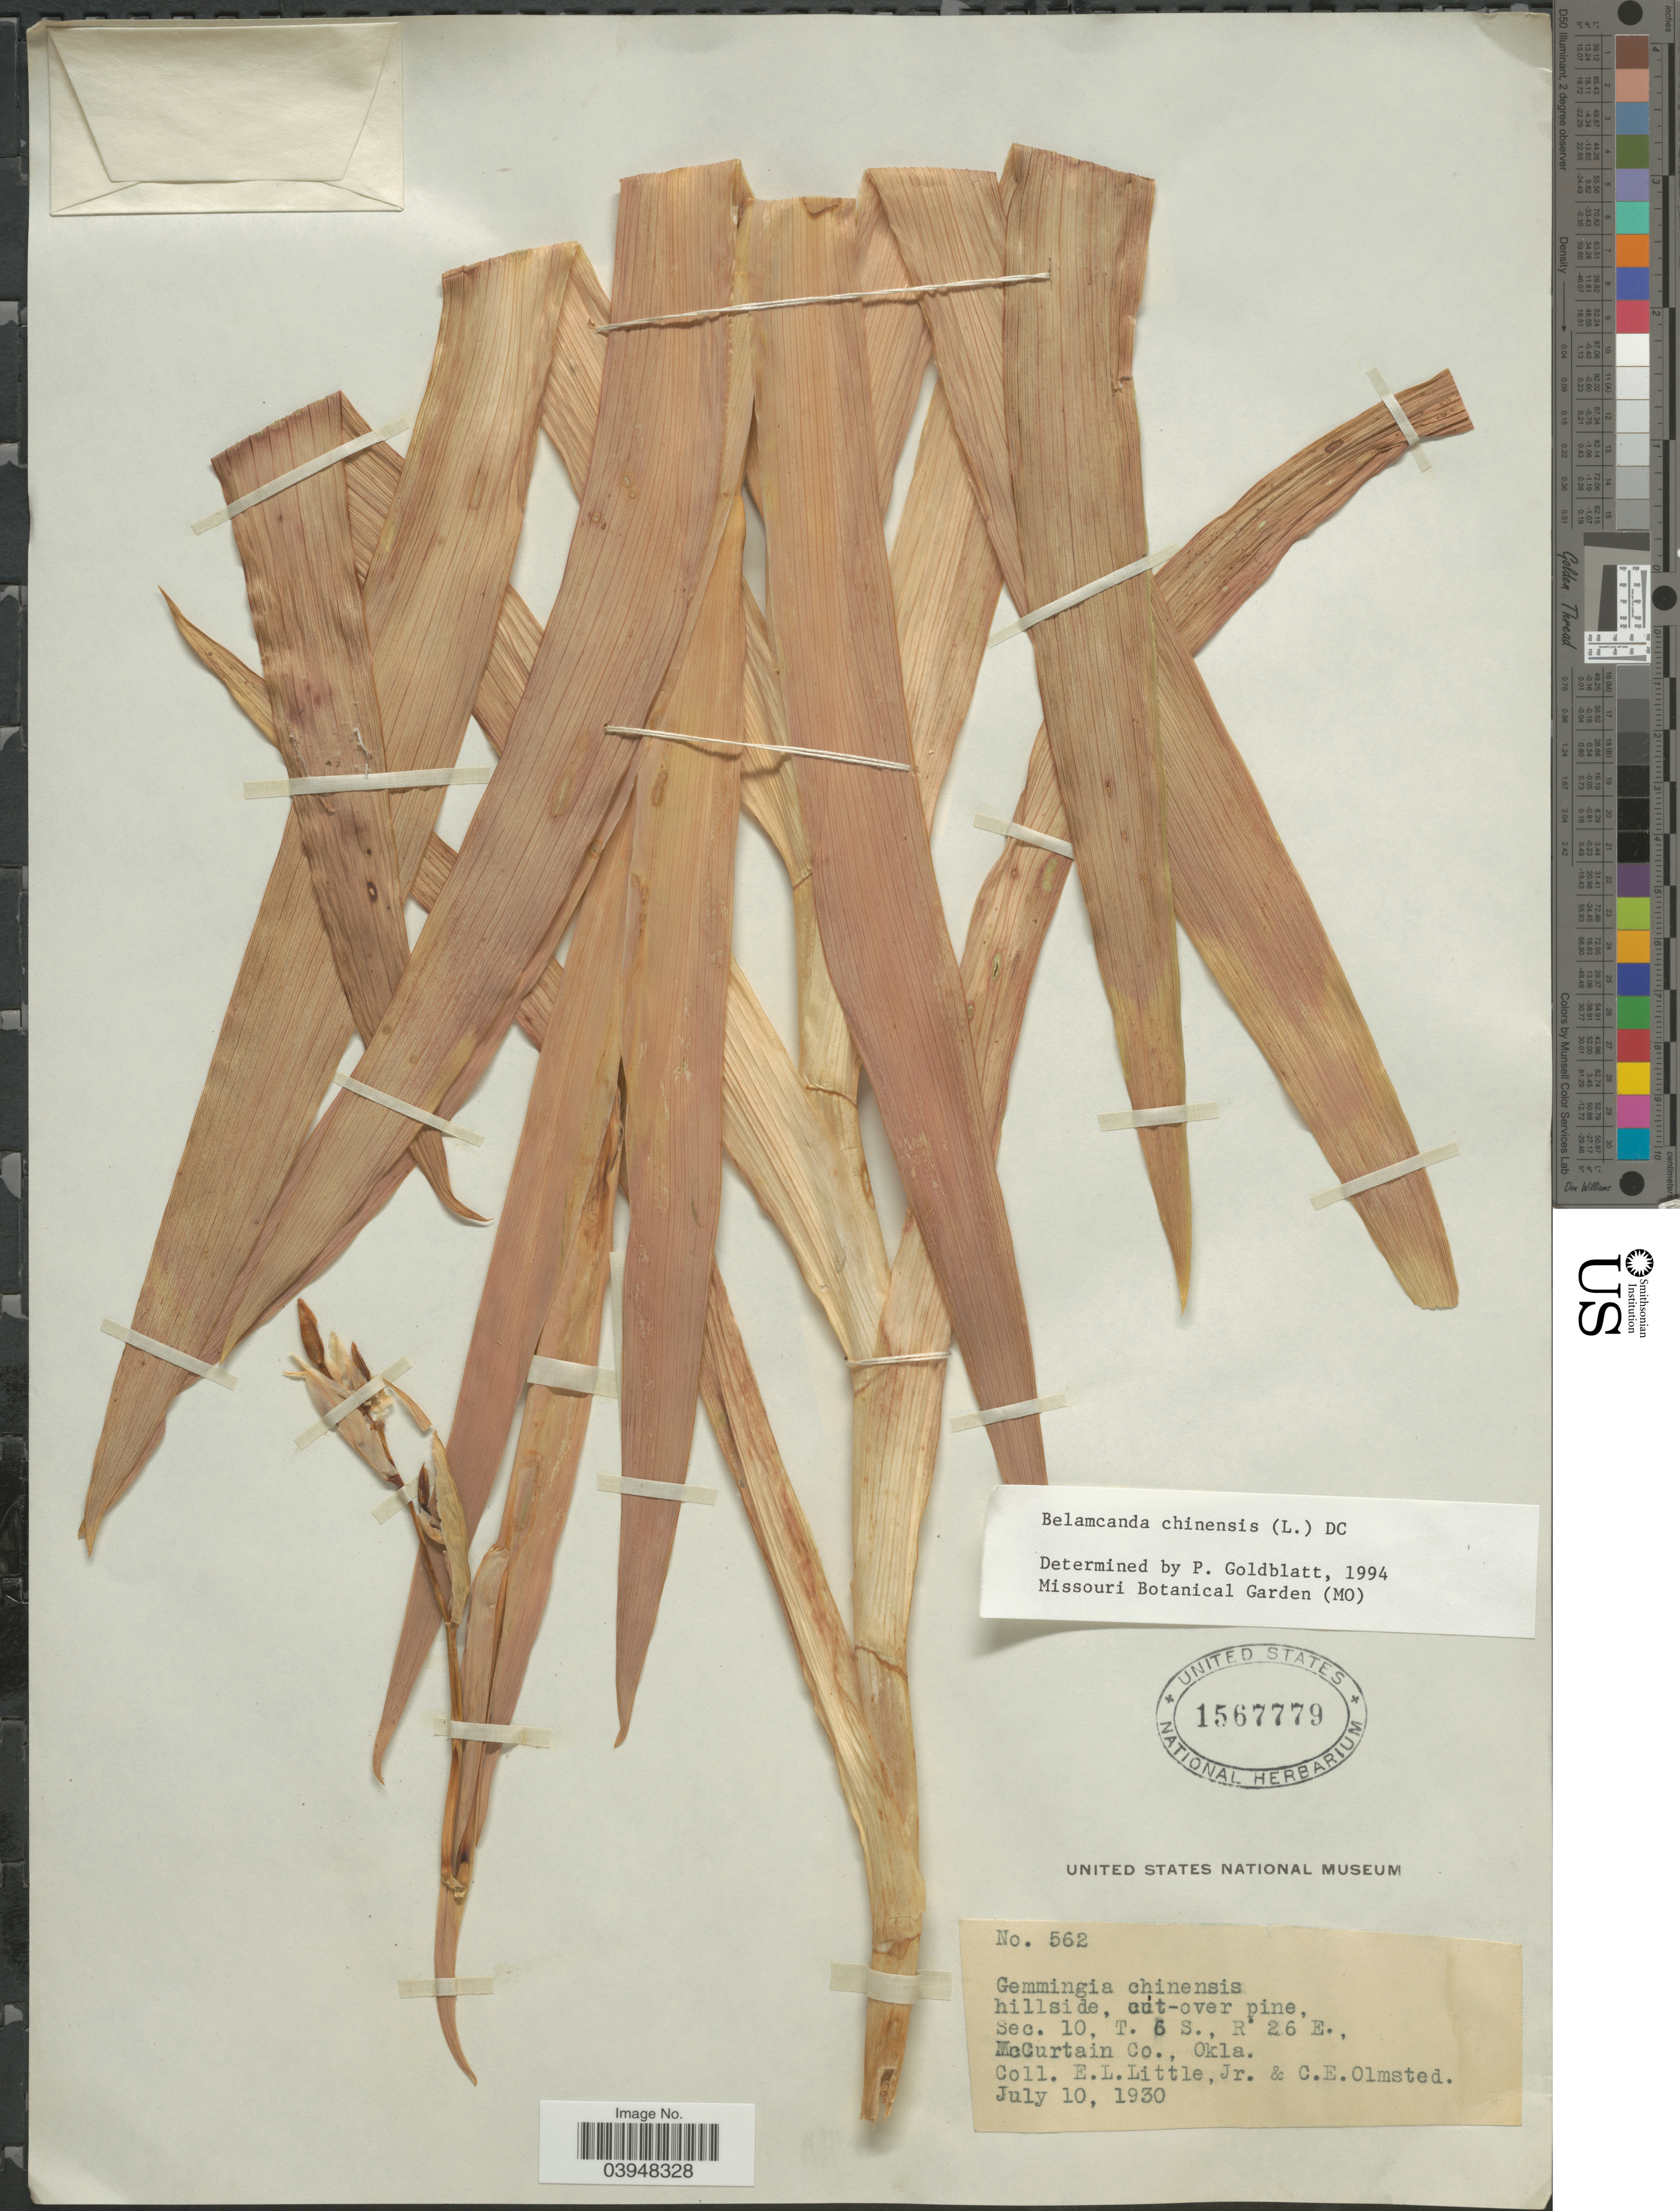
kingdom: Plantae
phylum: Tracheophyta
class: Liliopsida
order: Asparagales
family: Iridaceae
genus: Iris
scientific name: Iris domestica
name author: (L.) Goldblatt & Mabb.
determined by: Strong, Mark T., (BOT), Smithsonian Institution - National Museum of Natural History (UNITED STATES)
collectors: E. L. Little & C. Olmsted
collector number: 562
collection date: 1930-07-10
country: United States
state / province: Oklahoma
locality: Hillside, cut-over pine, Sec. 10, T. 6 S., R 26 E., McCurtain Co.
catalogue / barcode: US 1567779